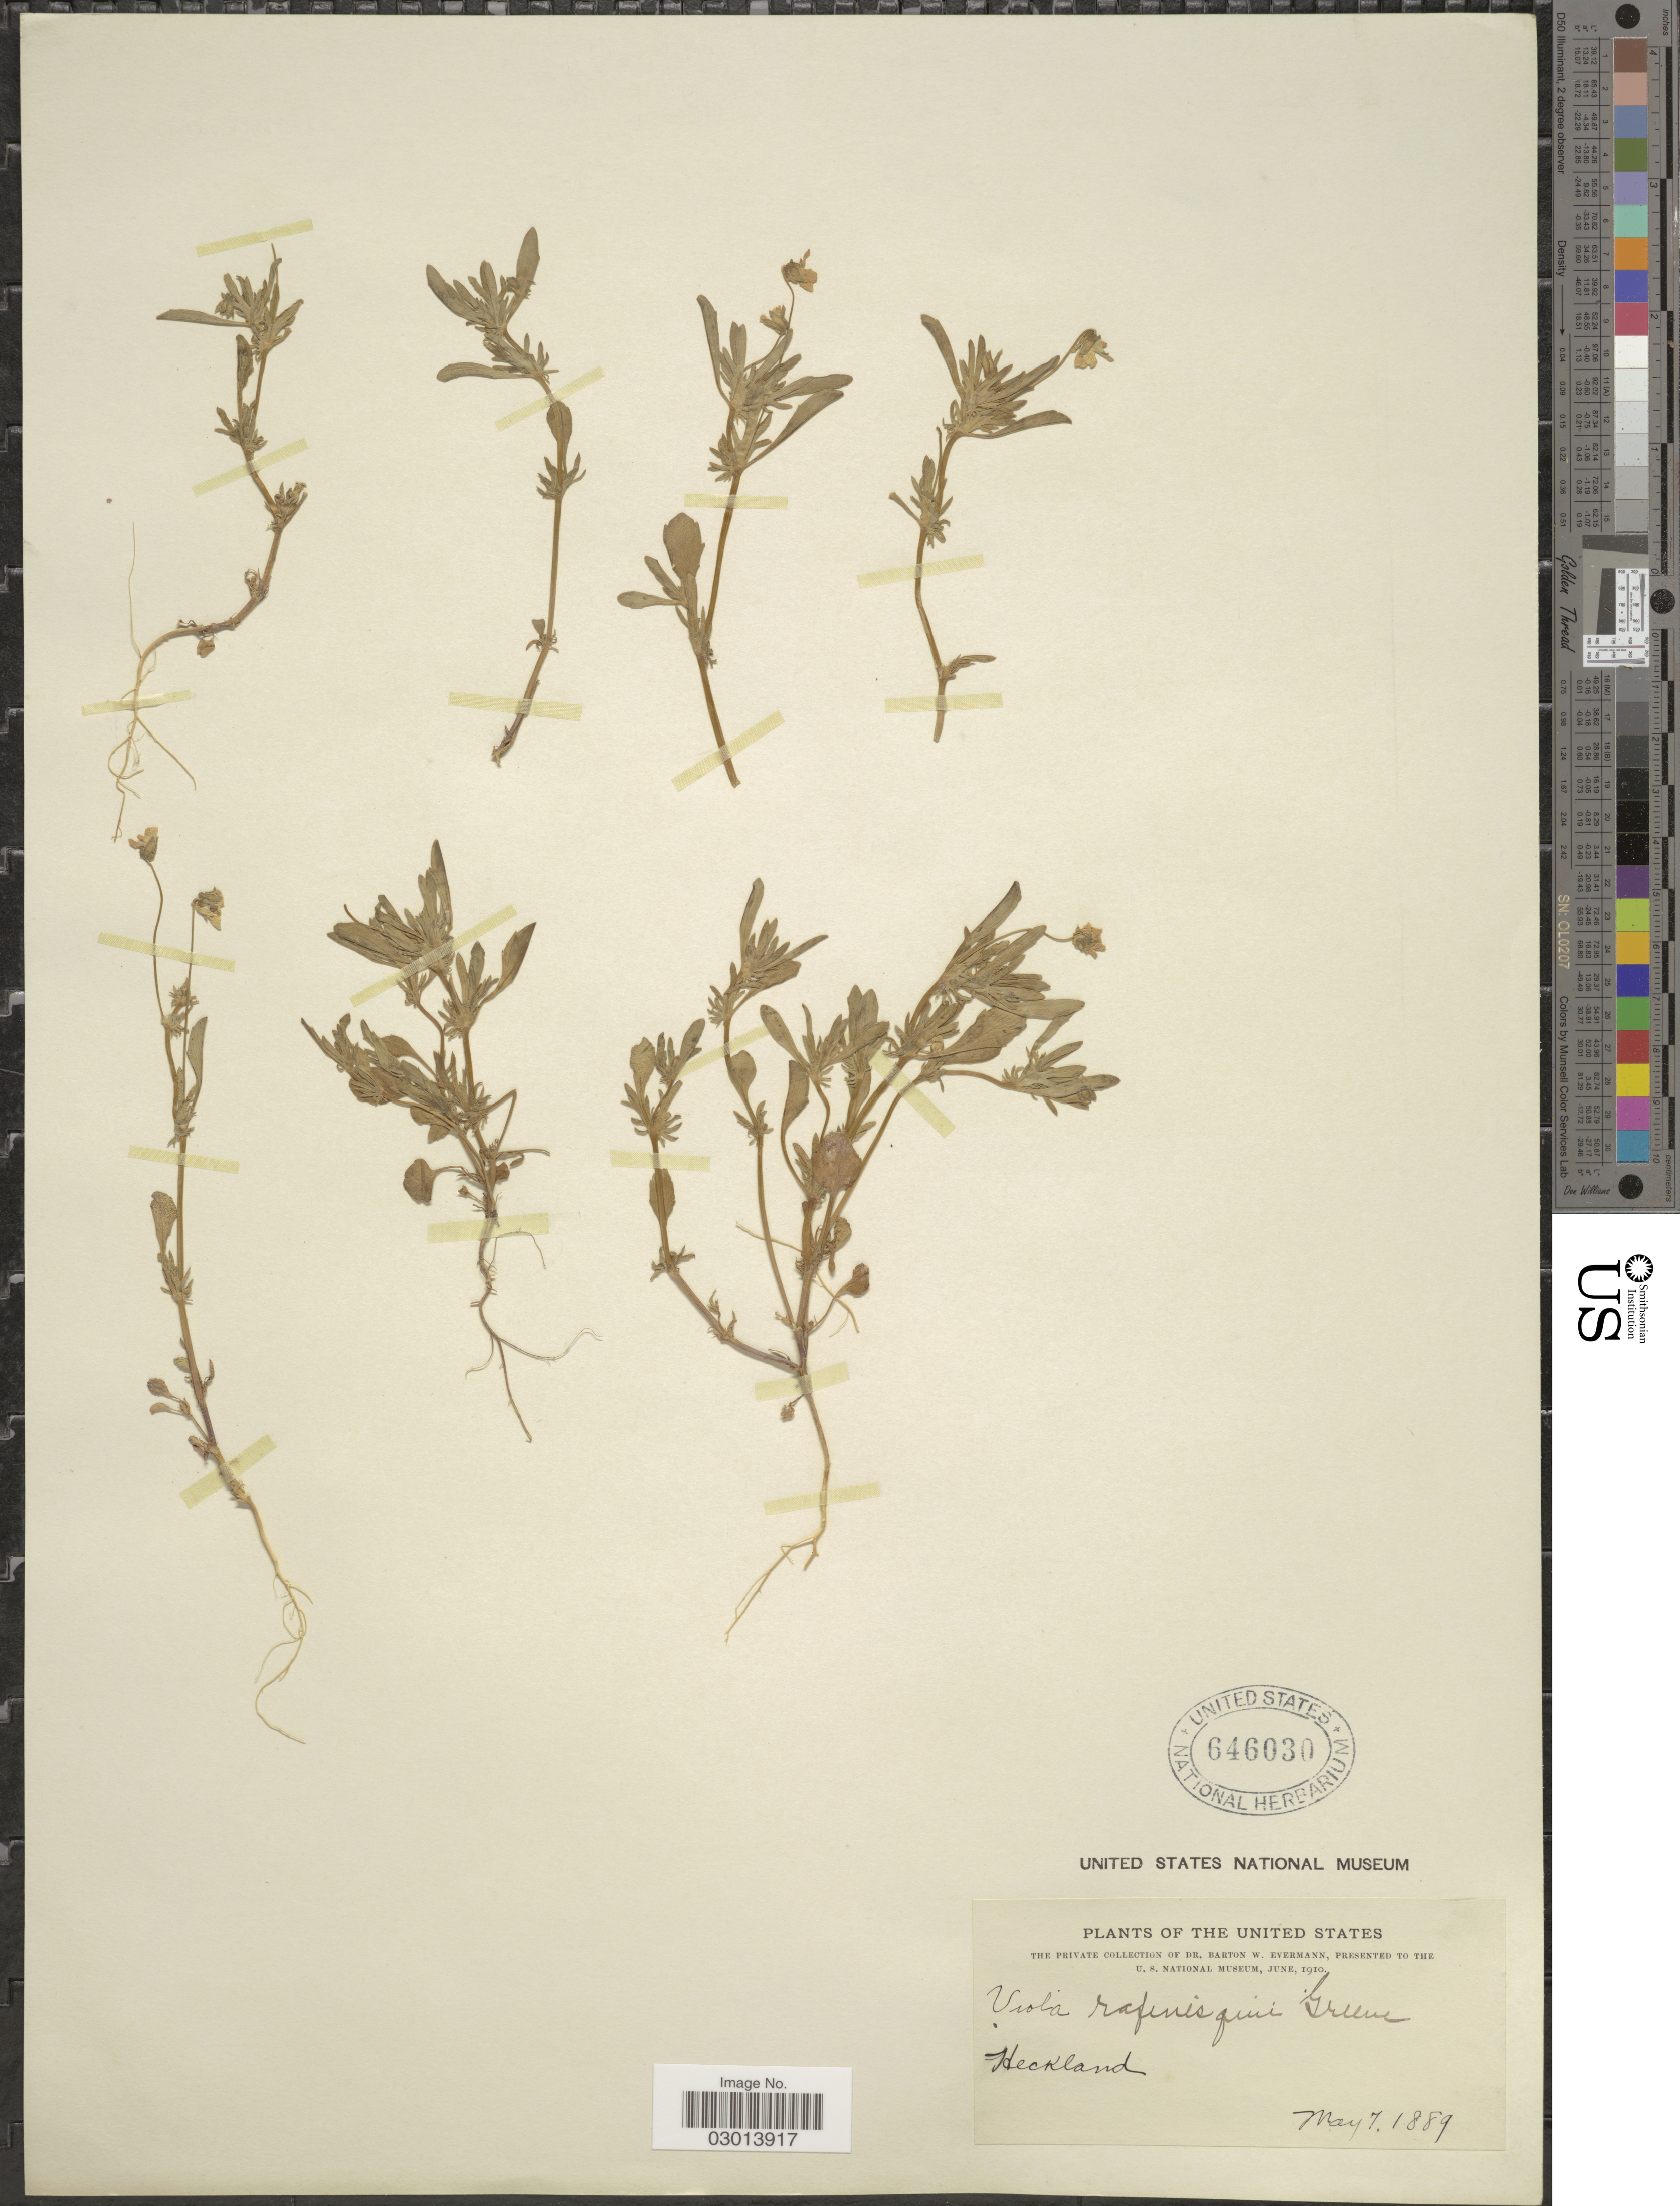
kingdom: Plantae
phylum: Tracheophyta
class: Magnoliopsida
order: Malpighiales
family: Violaceae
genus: Viola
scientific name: Viola rafinesquei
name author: Greene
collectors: B. W. Evermann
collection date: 1889-05-07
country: United States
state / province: Indiana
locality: Heckland.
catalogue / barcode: US 646030